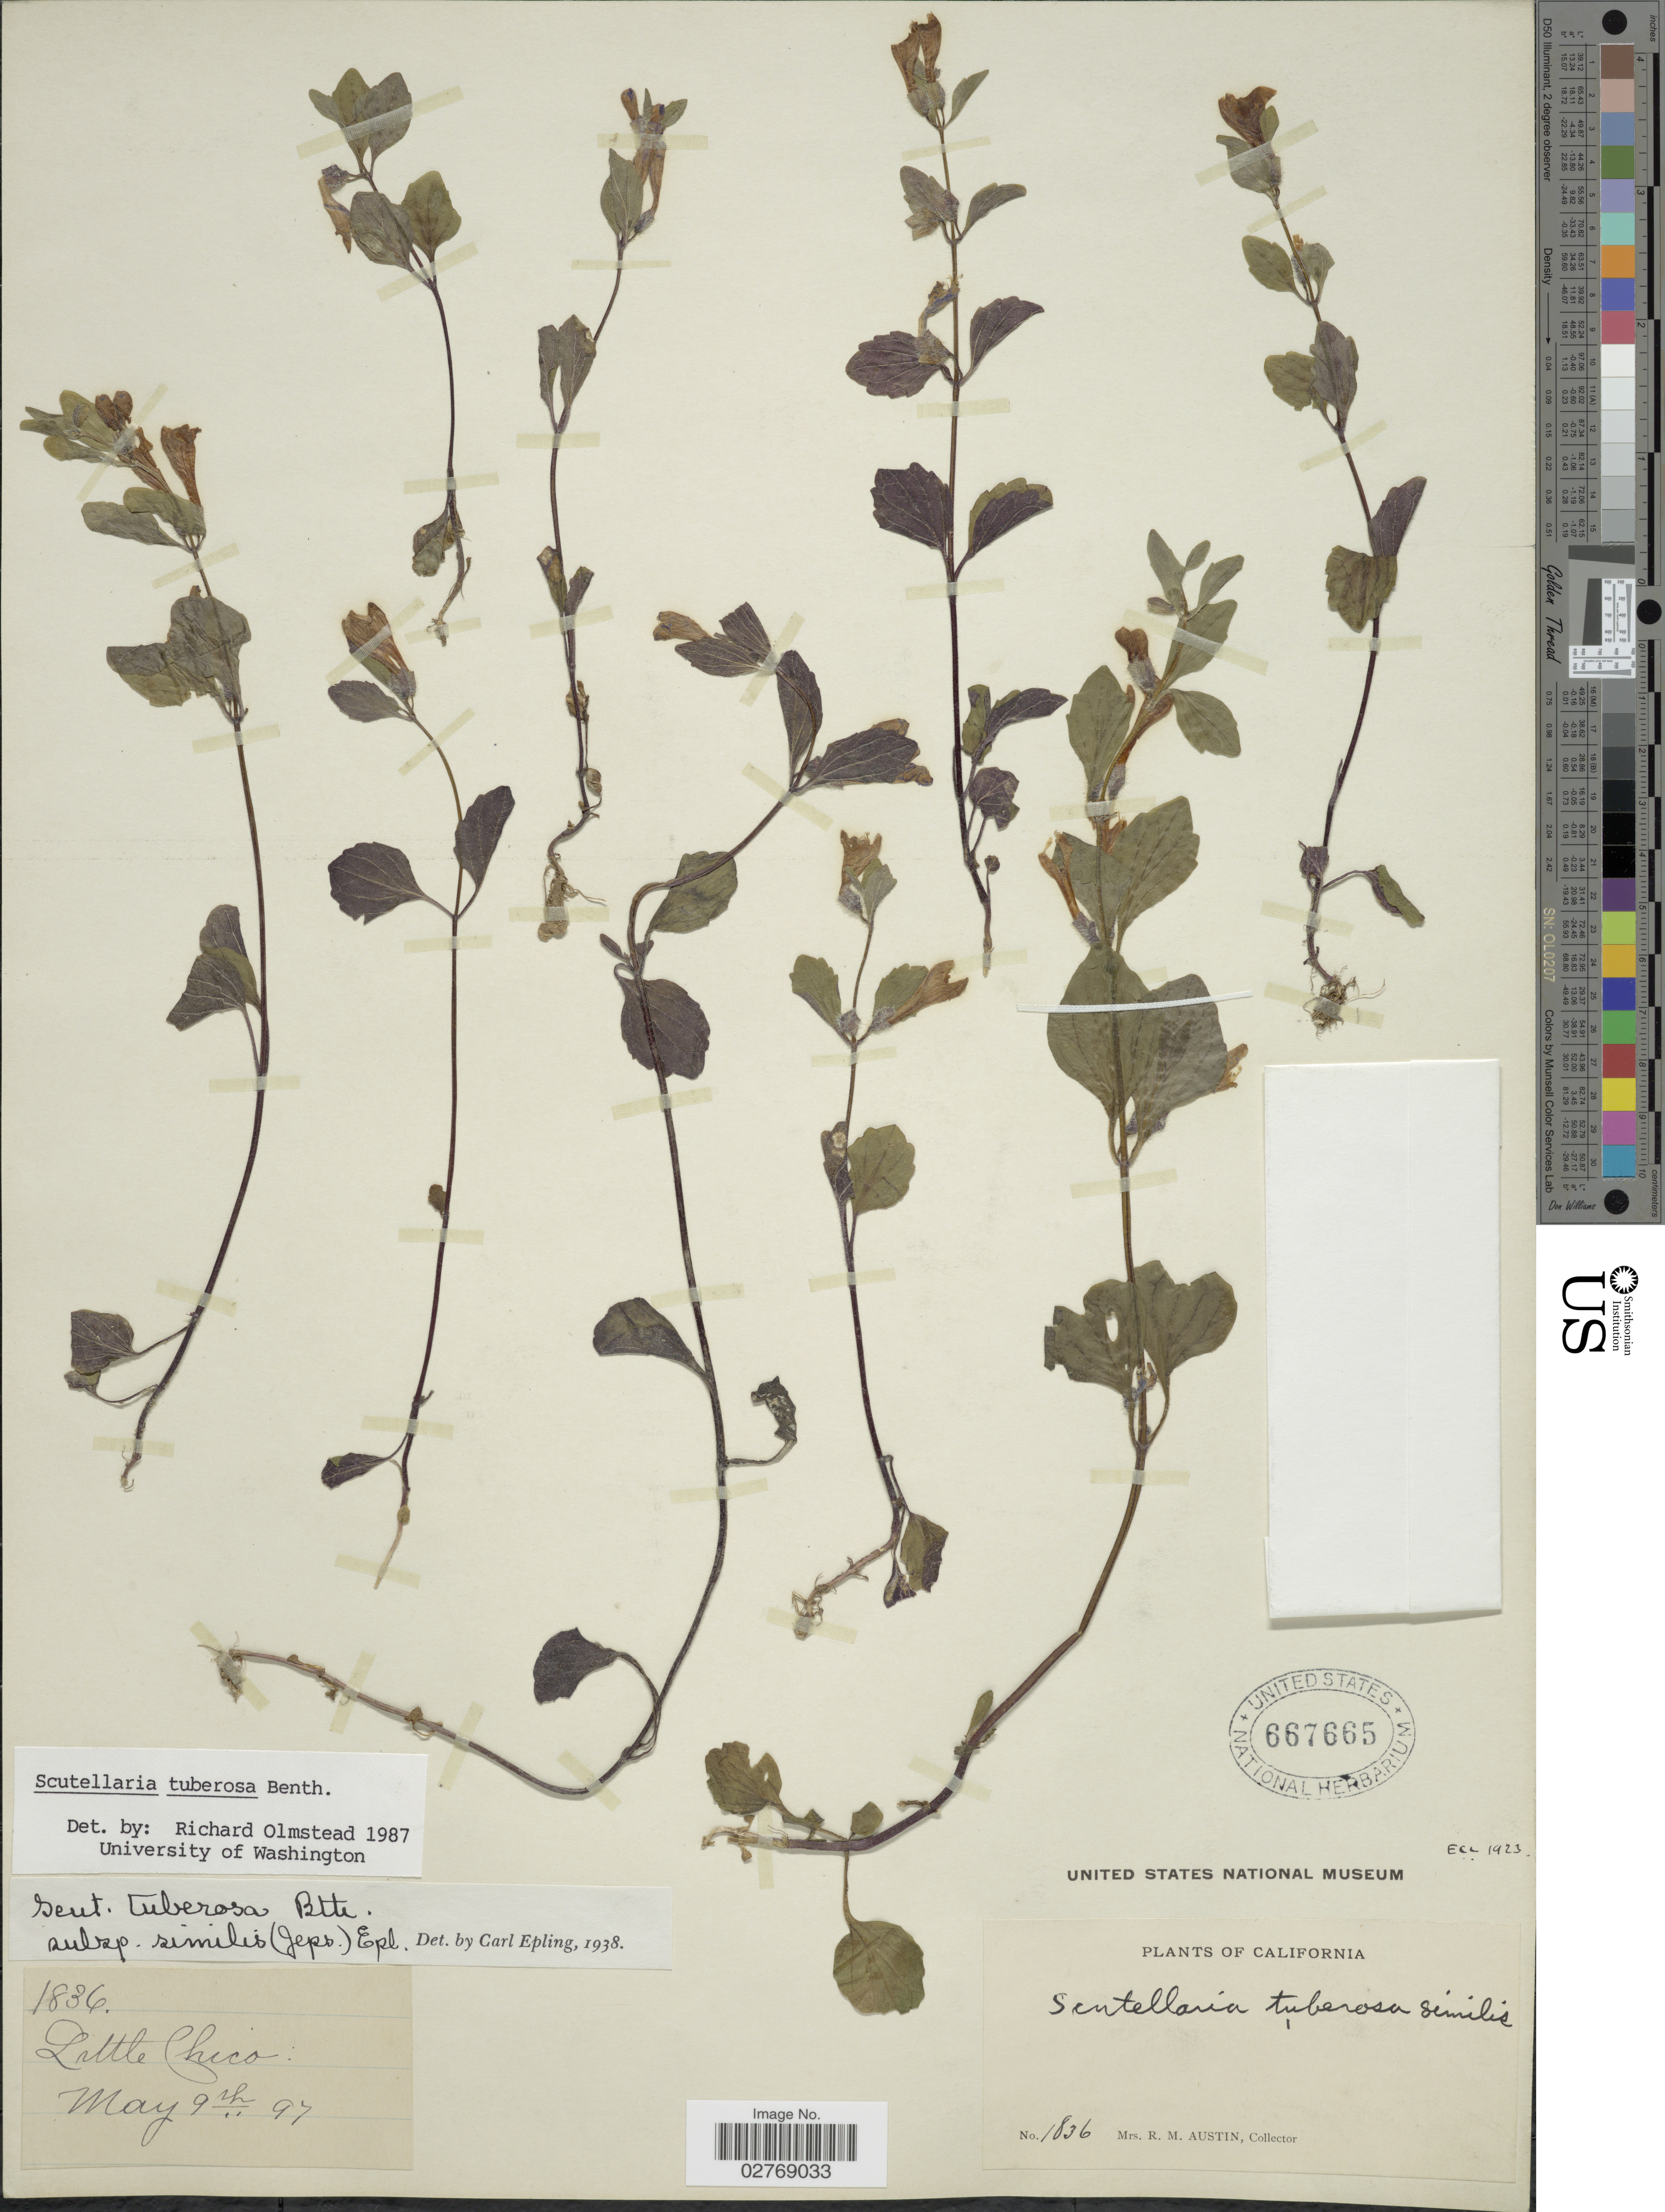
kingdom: Plantae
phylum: Tracheophyta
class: Magnoliopsida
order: Lamiales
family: Lamiaceae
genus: Scutellaria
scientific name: Scutellaria tuberosa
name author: Benth.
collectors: R. Austin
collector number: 1836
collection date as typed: Transcribed d/m/y: 9/5/97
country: United States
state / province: California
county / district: Butte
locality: Little Chico.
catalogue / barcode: US 667665